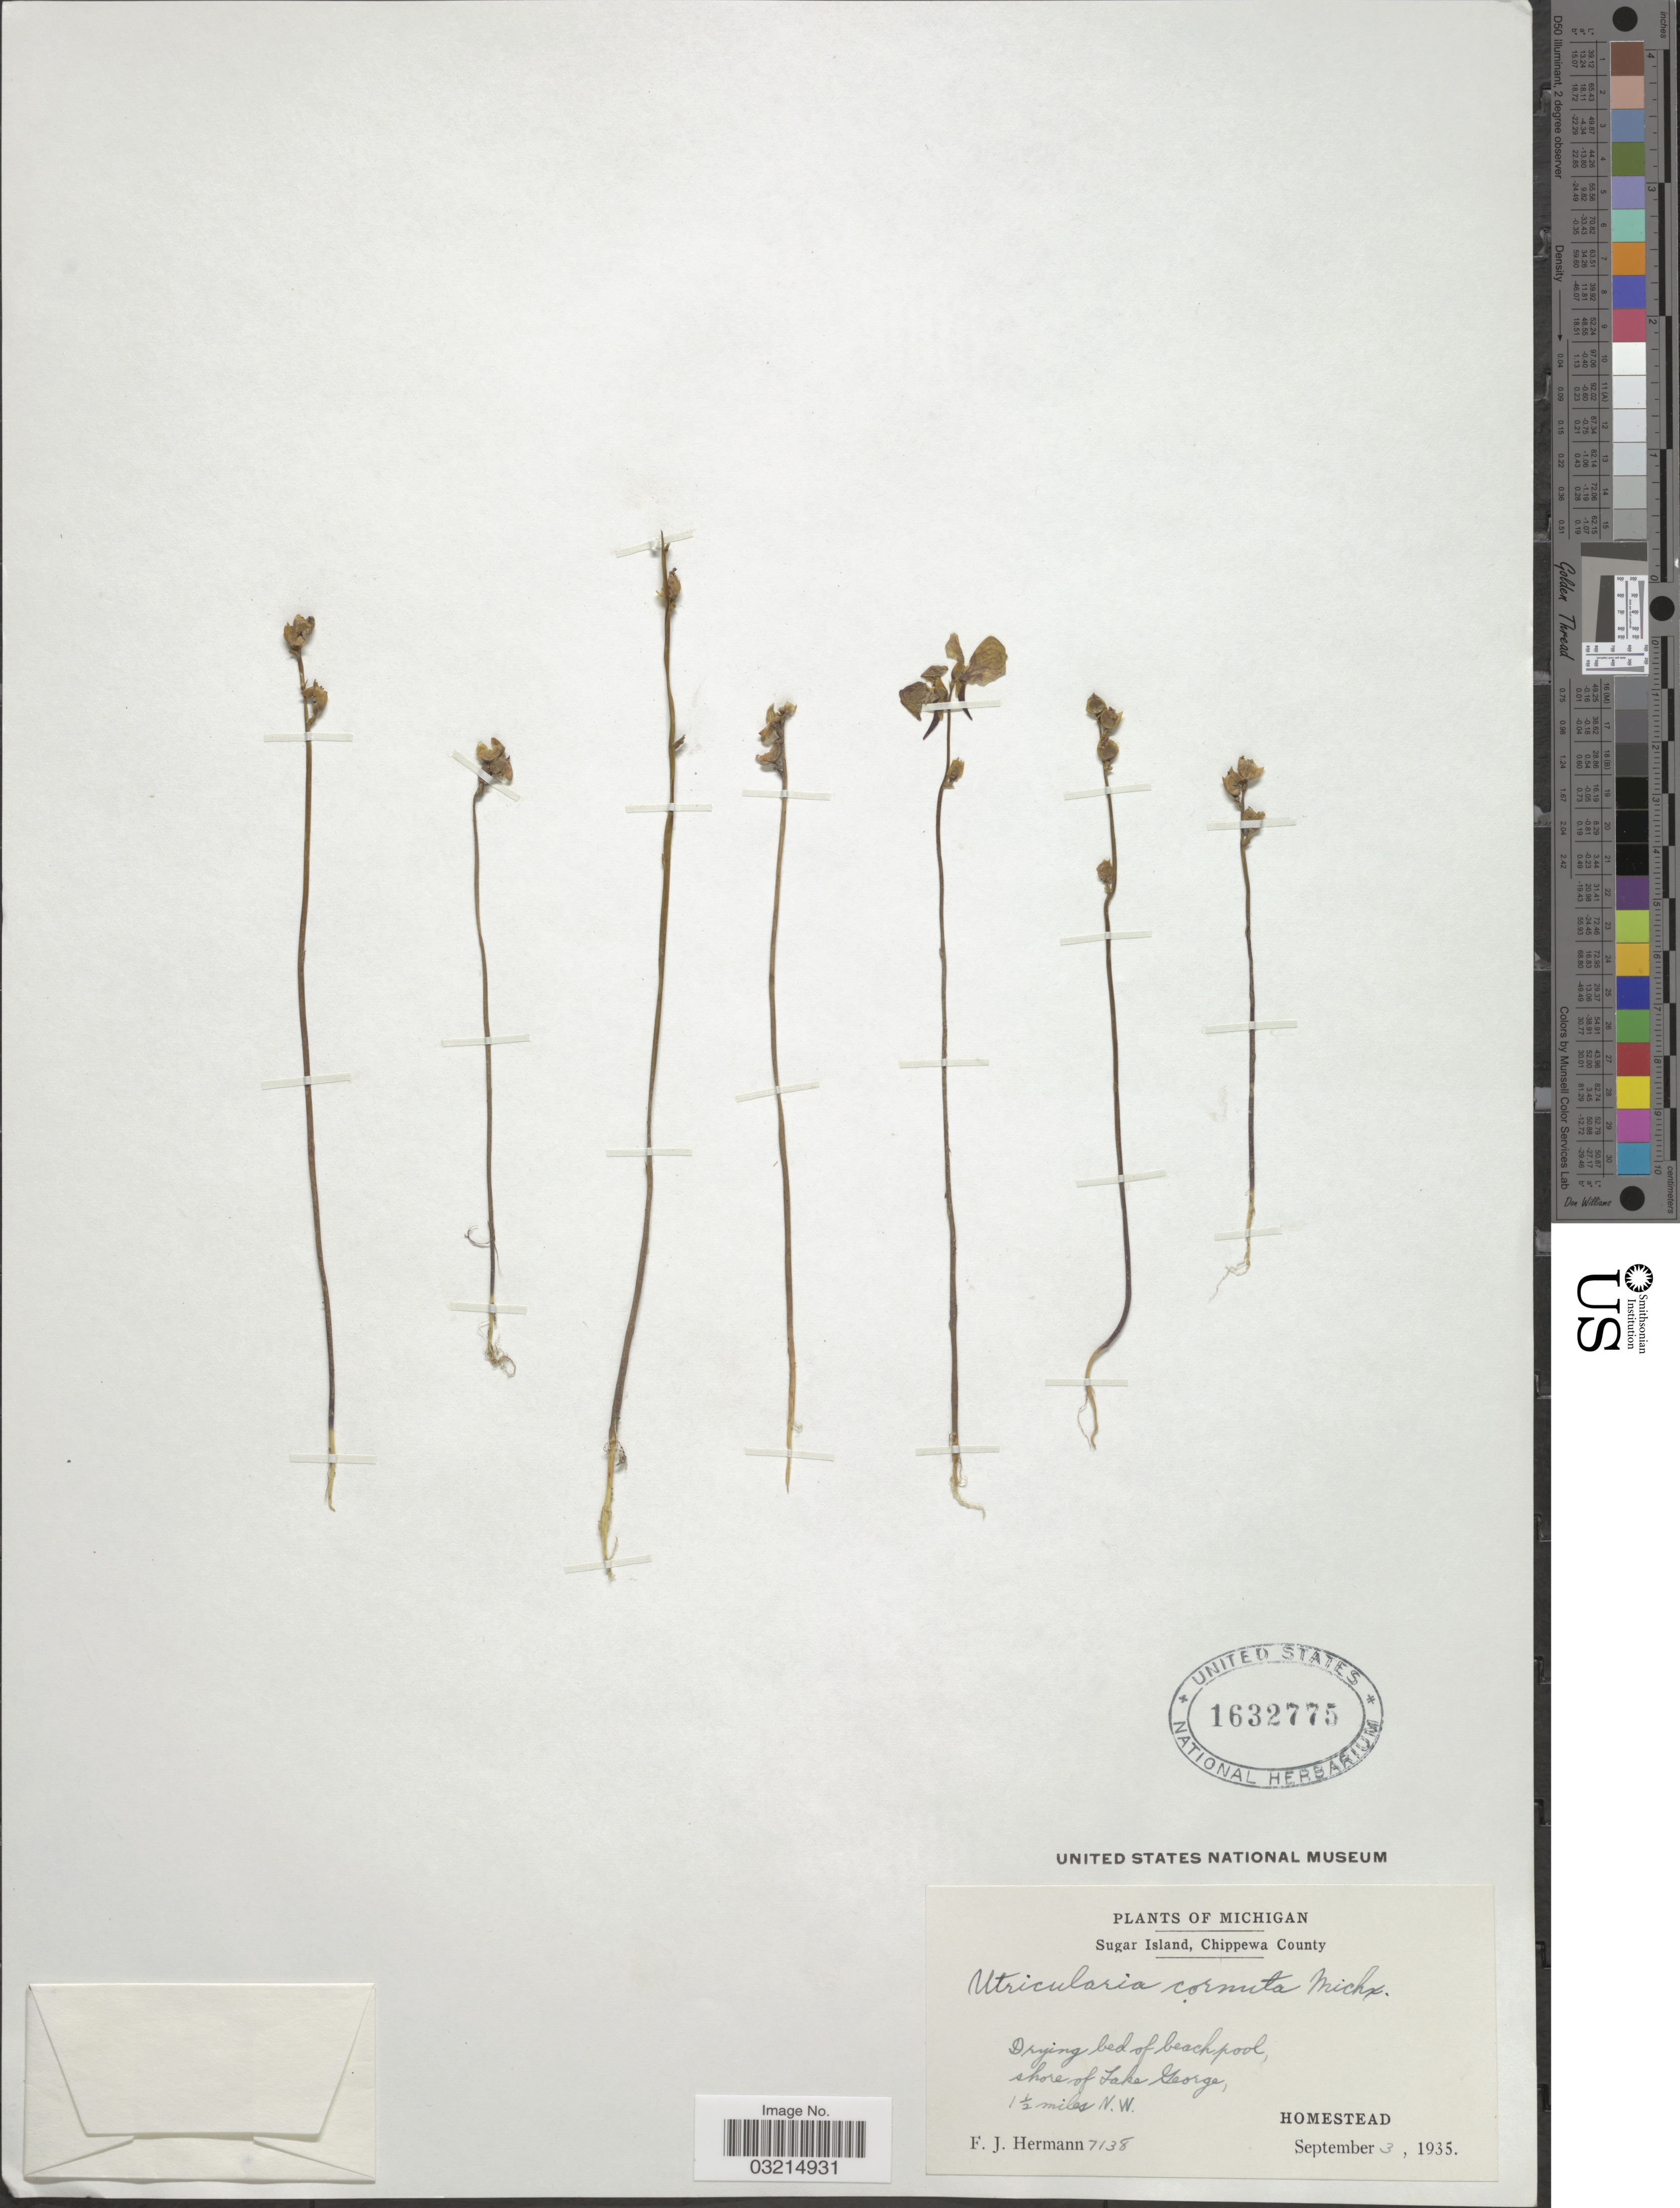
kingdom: Plantae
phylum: Tracheophyta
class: Magnoliopsida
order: Lamiales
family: Lentibulariaceae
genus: Utricularia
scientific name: Utricularia cornuta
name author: Michx.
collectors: F. J. Hermann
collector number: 7138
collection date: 1935-09-03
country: United States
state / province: Michigan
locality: Sugar Island, Chippewa County, Drying bed of beach pool, shore of Lake George, 1½ miles N.W. Homestead.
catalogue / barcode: US 1632775